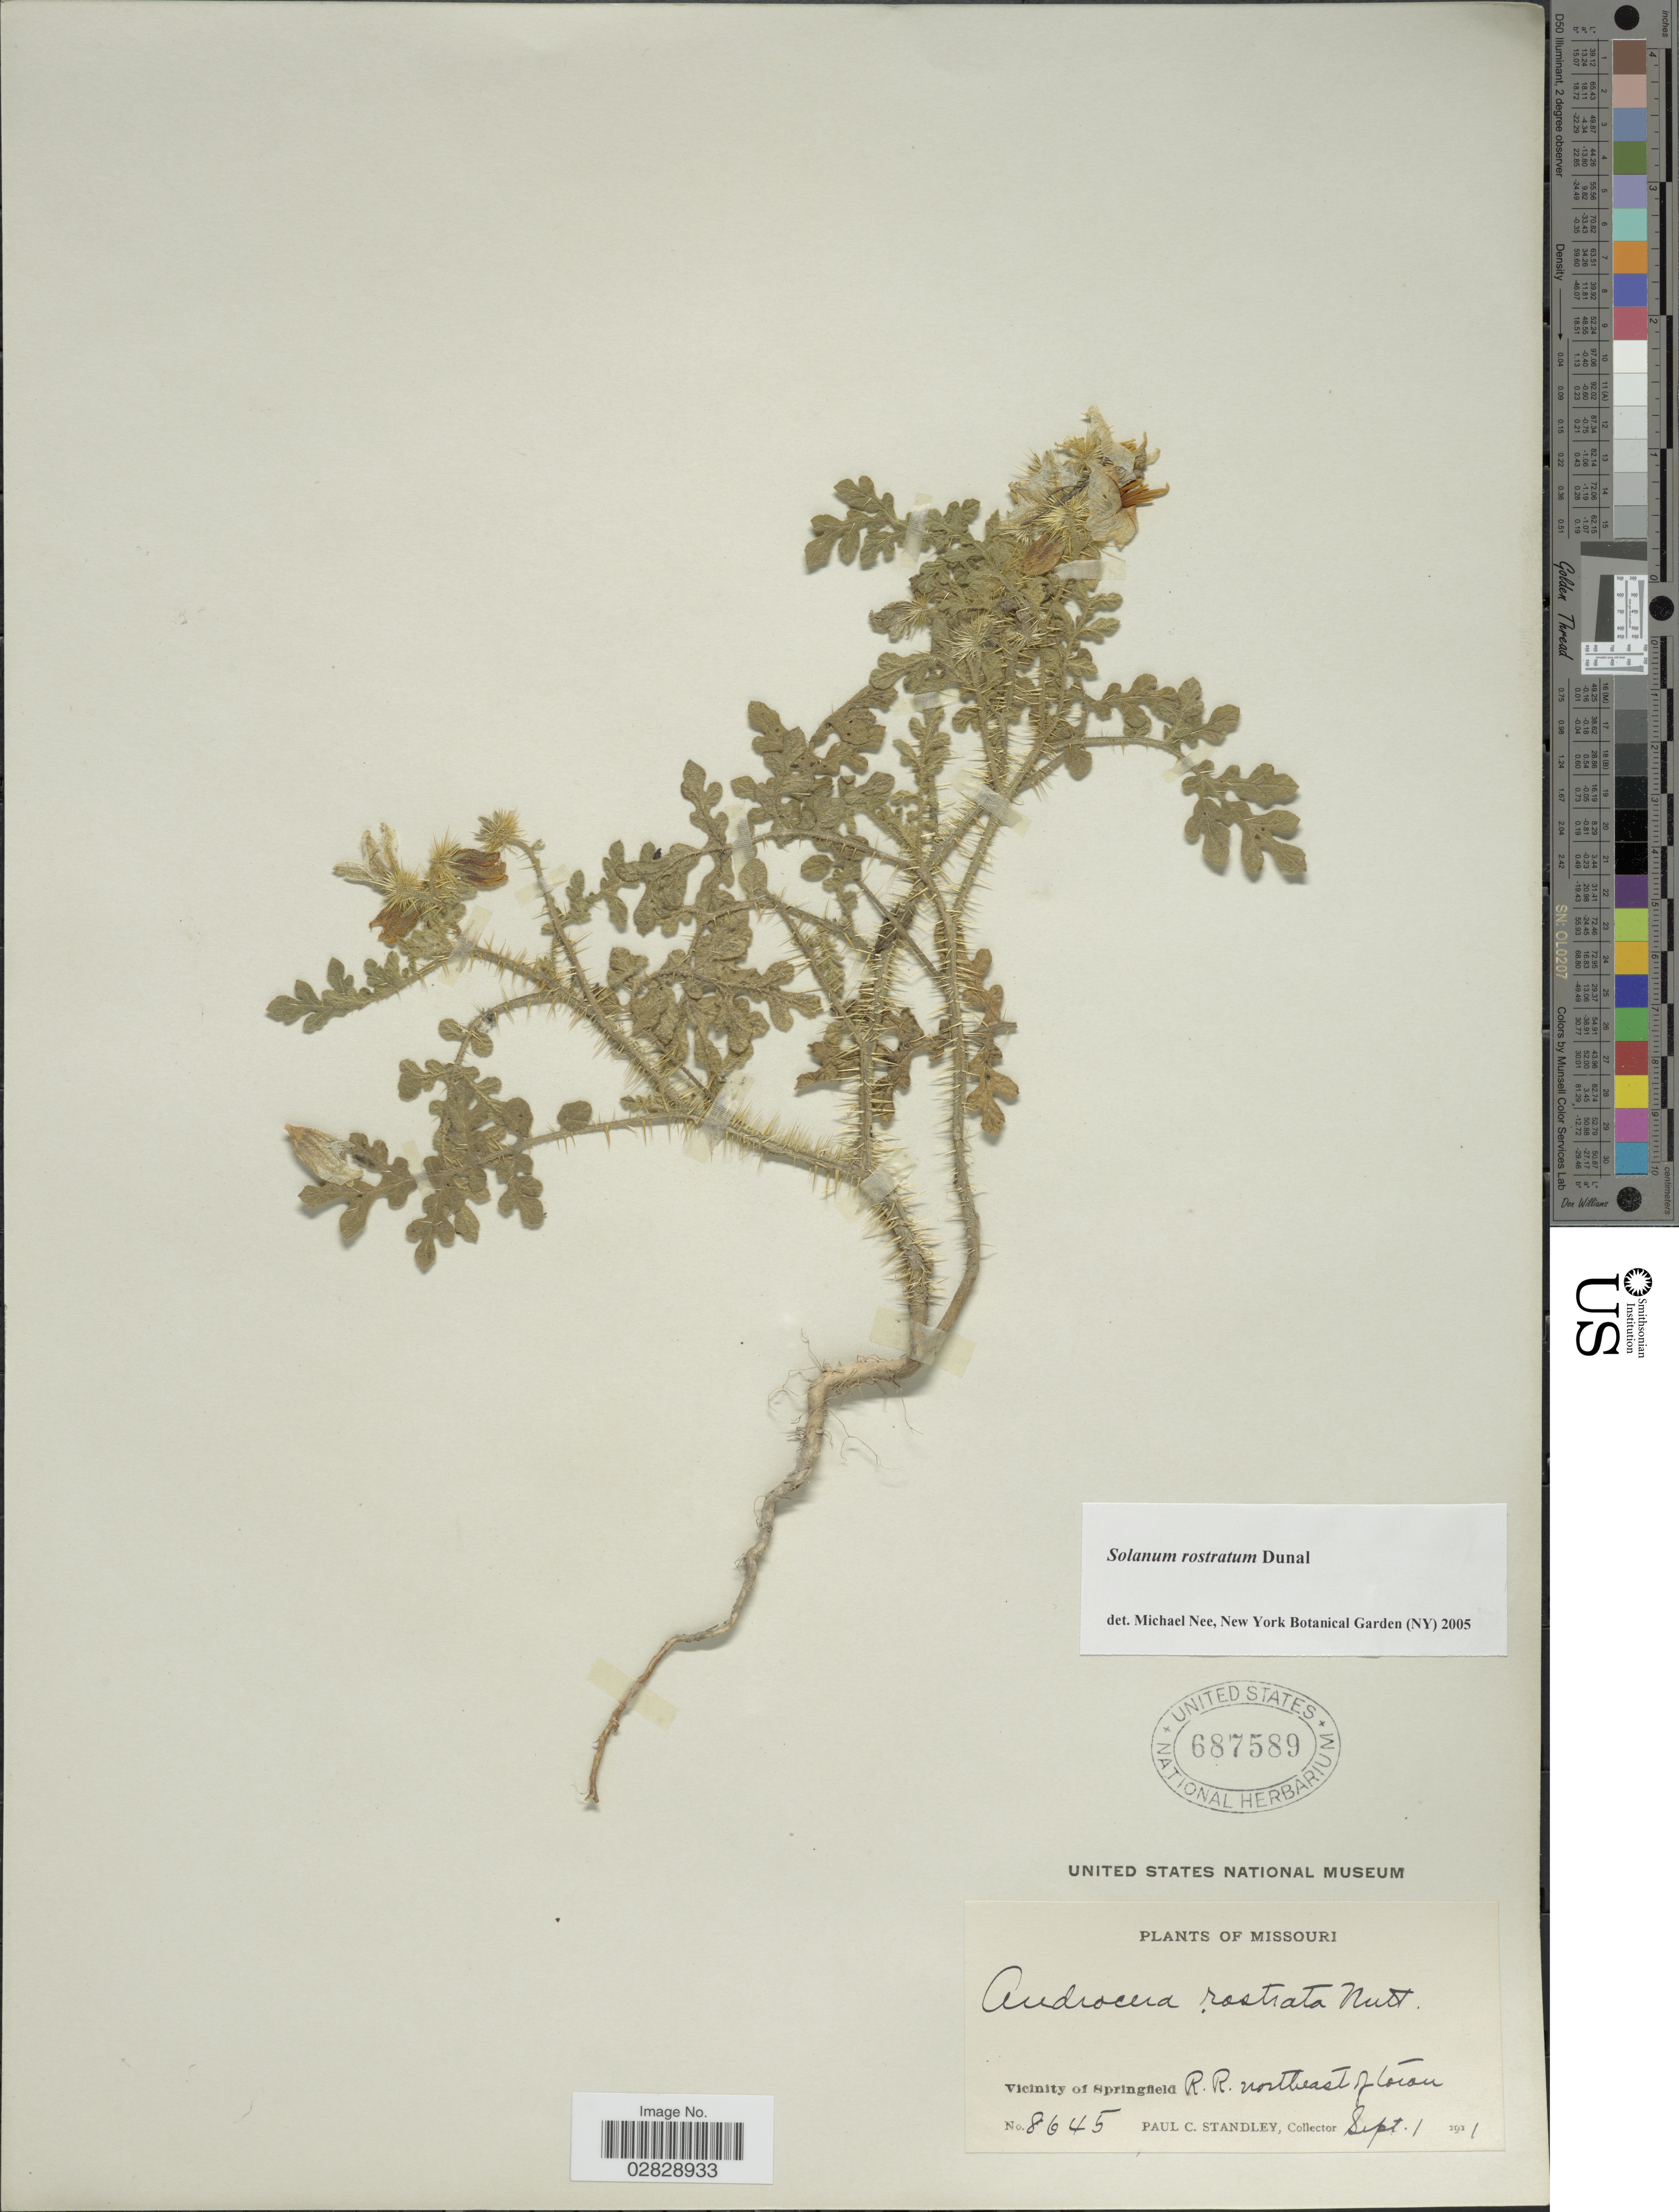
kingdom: Plantae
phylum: Tracheophyta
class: Magnoliopsida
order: Solanales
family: Solanaceae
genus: Solanum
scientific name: Solanum rostratum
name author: Dunal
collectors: P. C. Standley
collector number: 8645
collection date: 1911-09-01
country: United States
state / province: Missouri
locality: Vicinity of Springfield R.R. northeast of town.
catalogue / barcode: US 687589